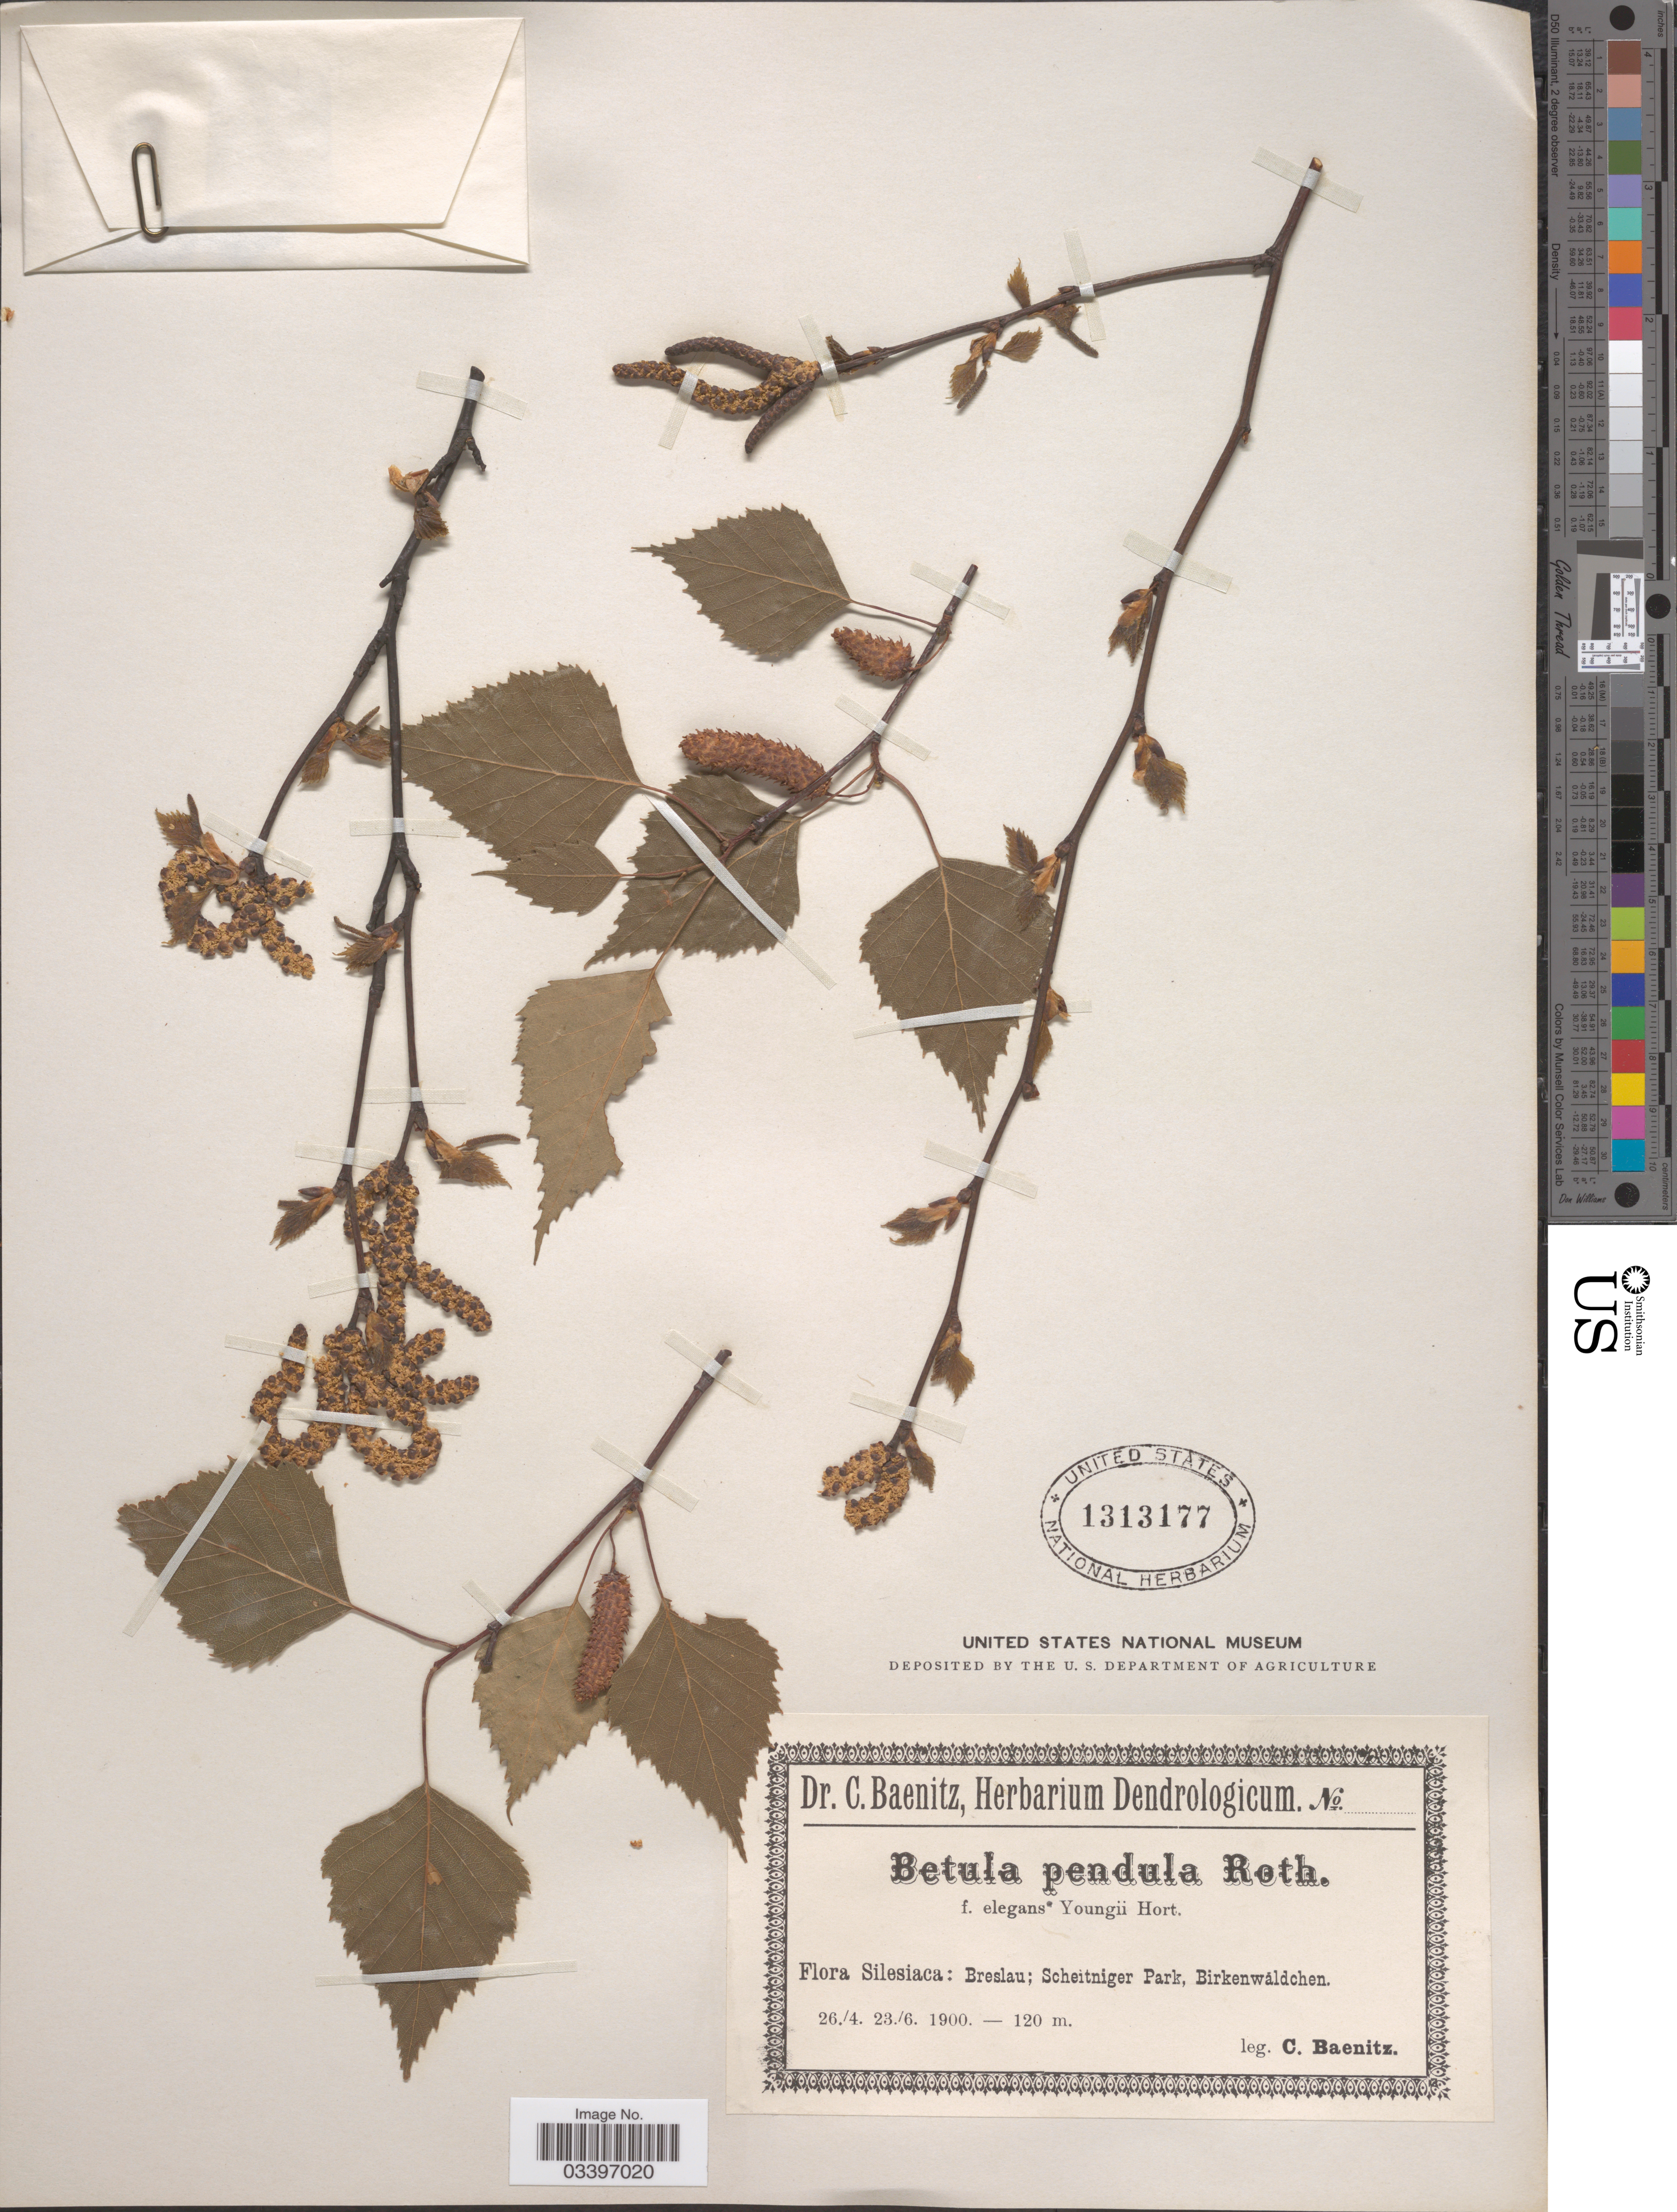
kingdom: Plantae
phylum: Tracheophyta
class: Magnoliopsida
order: Fagales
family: Betulaceae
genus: Betula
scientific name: Betula pendula f. elegans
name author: Dippel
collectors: C. G. Baenitz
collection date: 1900-04-26/1900-06-23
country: Poland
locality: Silesiaca: Breslau; Scheitniger Park, Birkenwäldchen.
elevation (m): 120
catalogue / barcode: US 1313177